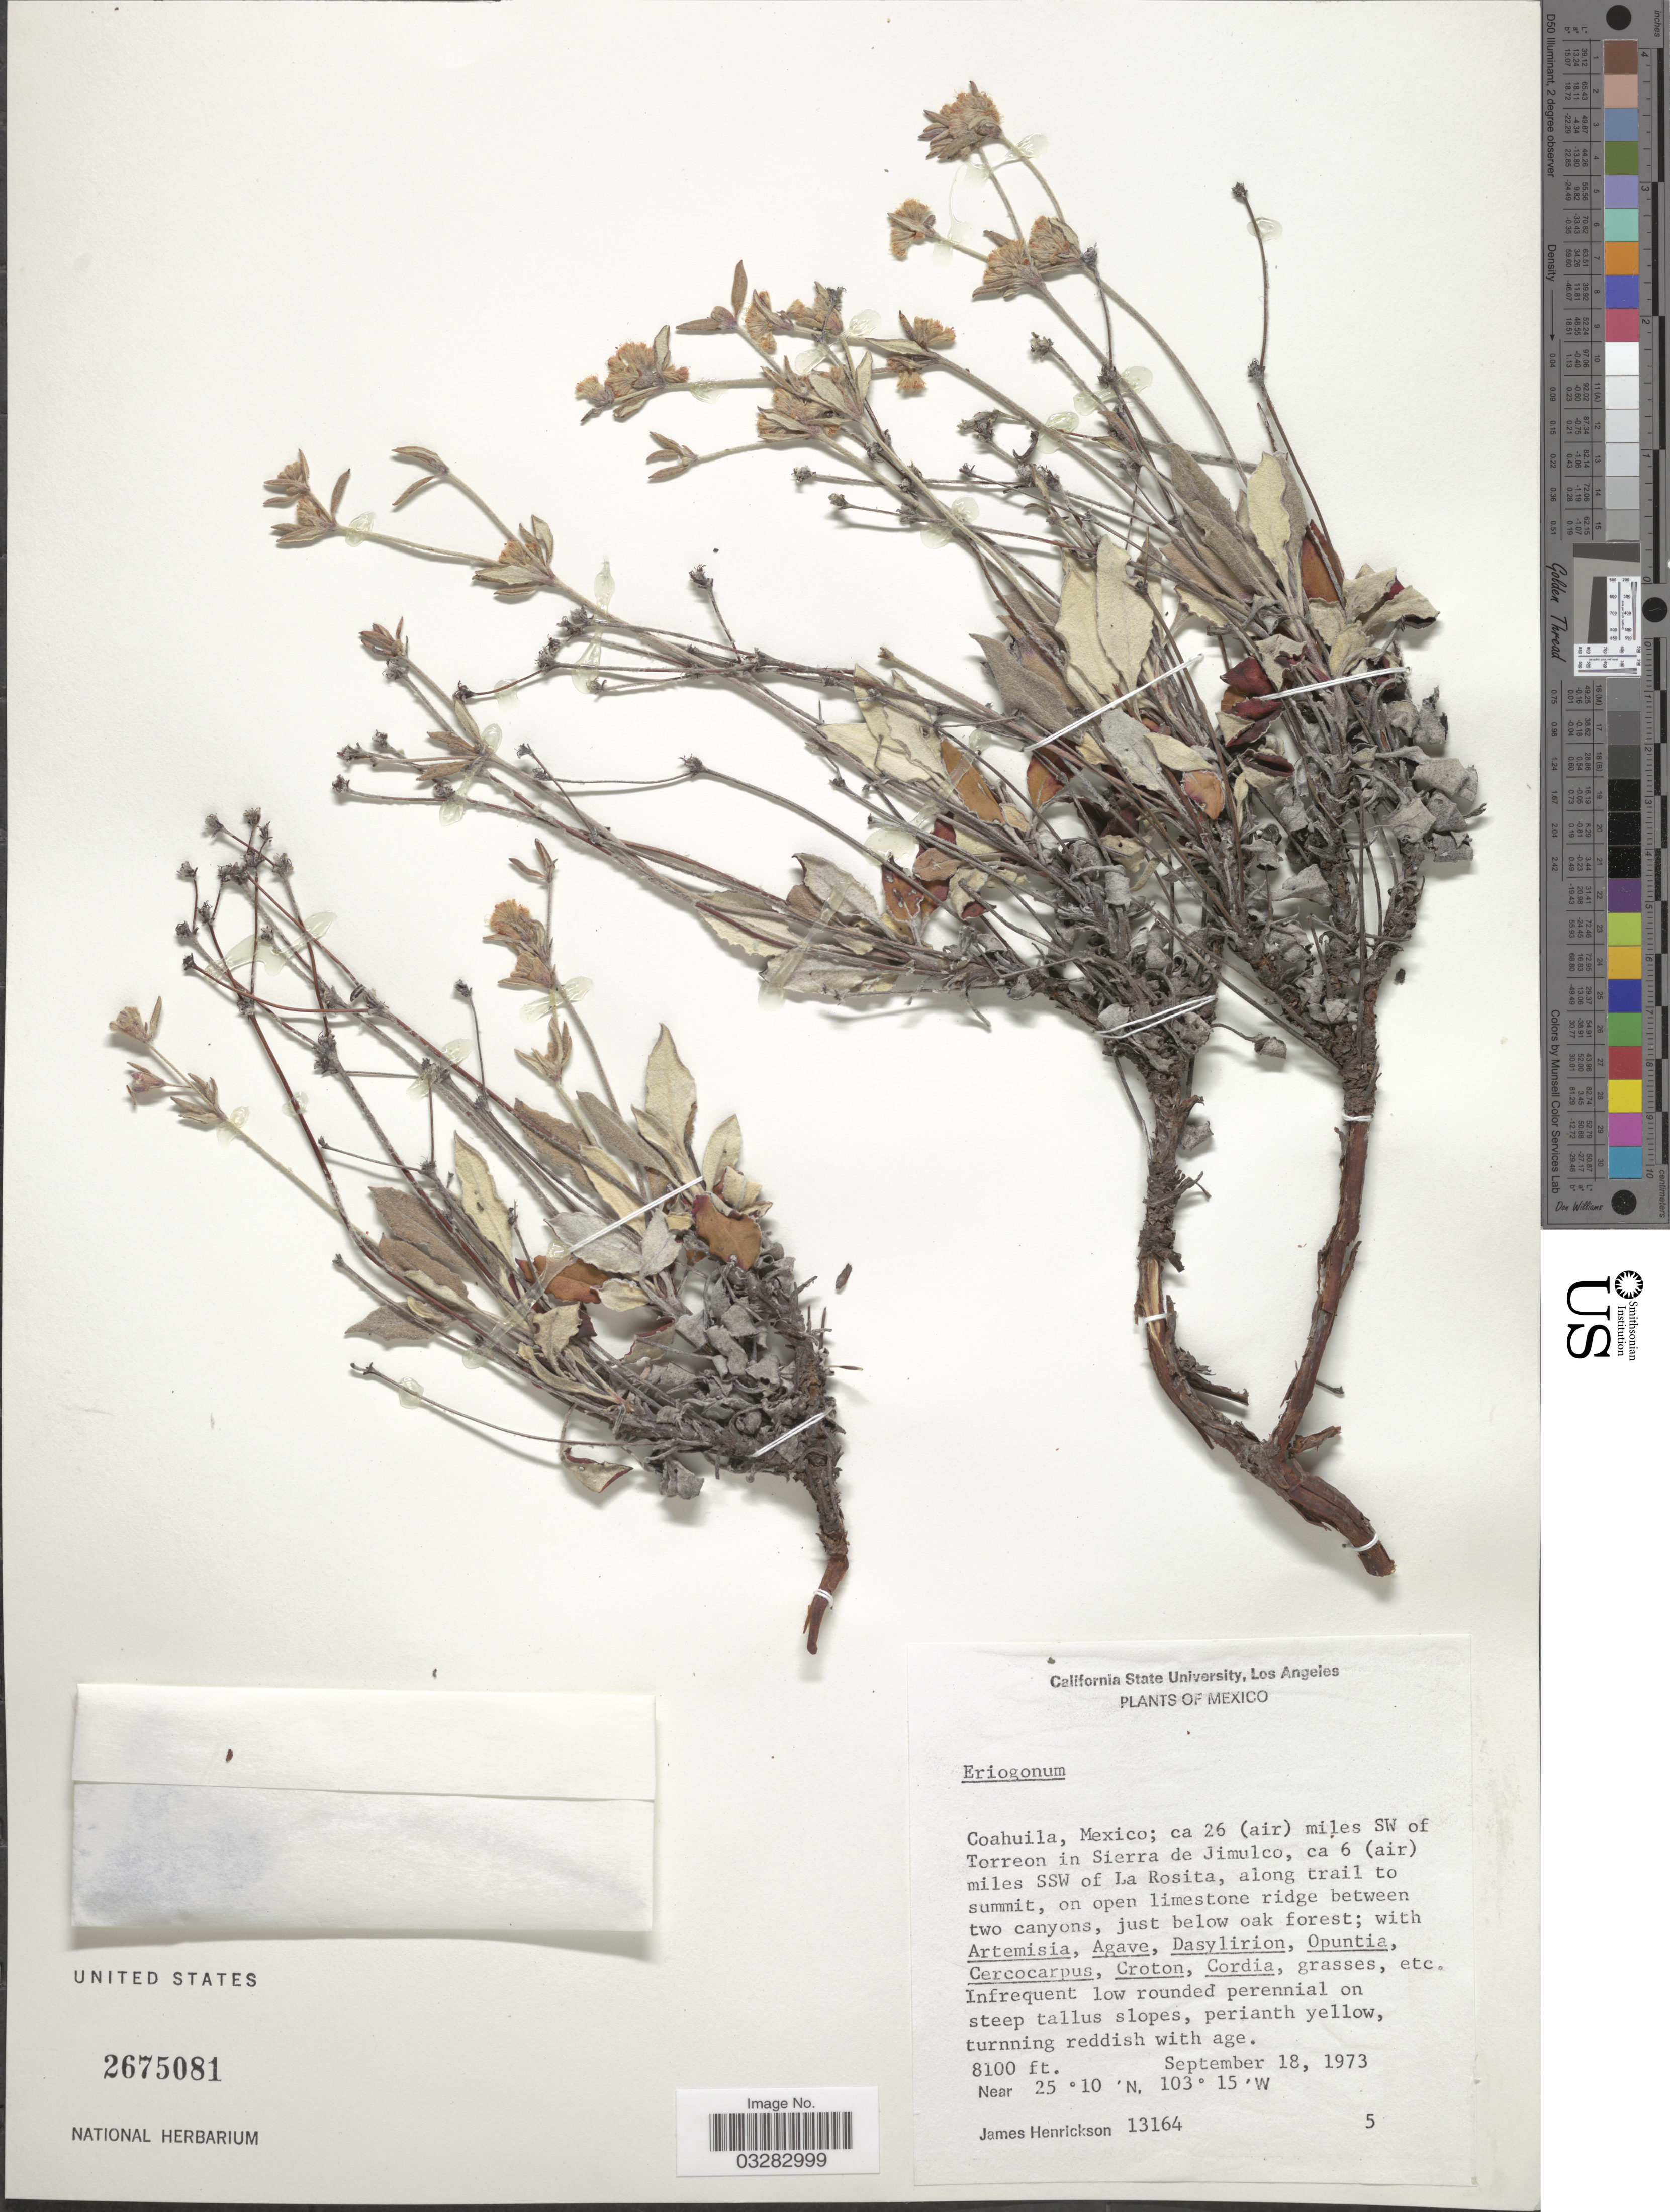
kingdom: Plantae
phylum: Tracheophyta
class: Magnoliopsida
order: Caryophyllales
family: Polygonaceae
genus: Eriogonum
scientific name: Eriogonum sp.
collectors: J. Henrickson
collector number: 13164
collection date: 1973-09-18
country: Mexico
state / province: Coahuila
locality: Ca 26 (air) miles SW of Torreon in Sierra de Jimulco, ca 6 (air) miles SSW of La Rosita, along trail to summit, on open limestone ridge between two canyons.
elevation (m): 2469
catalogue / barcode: US 2675081